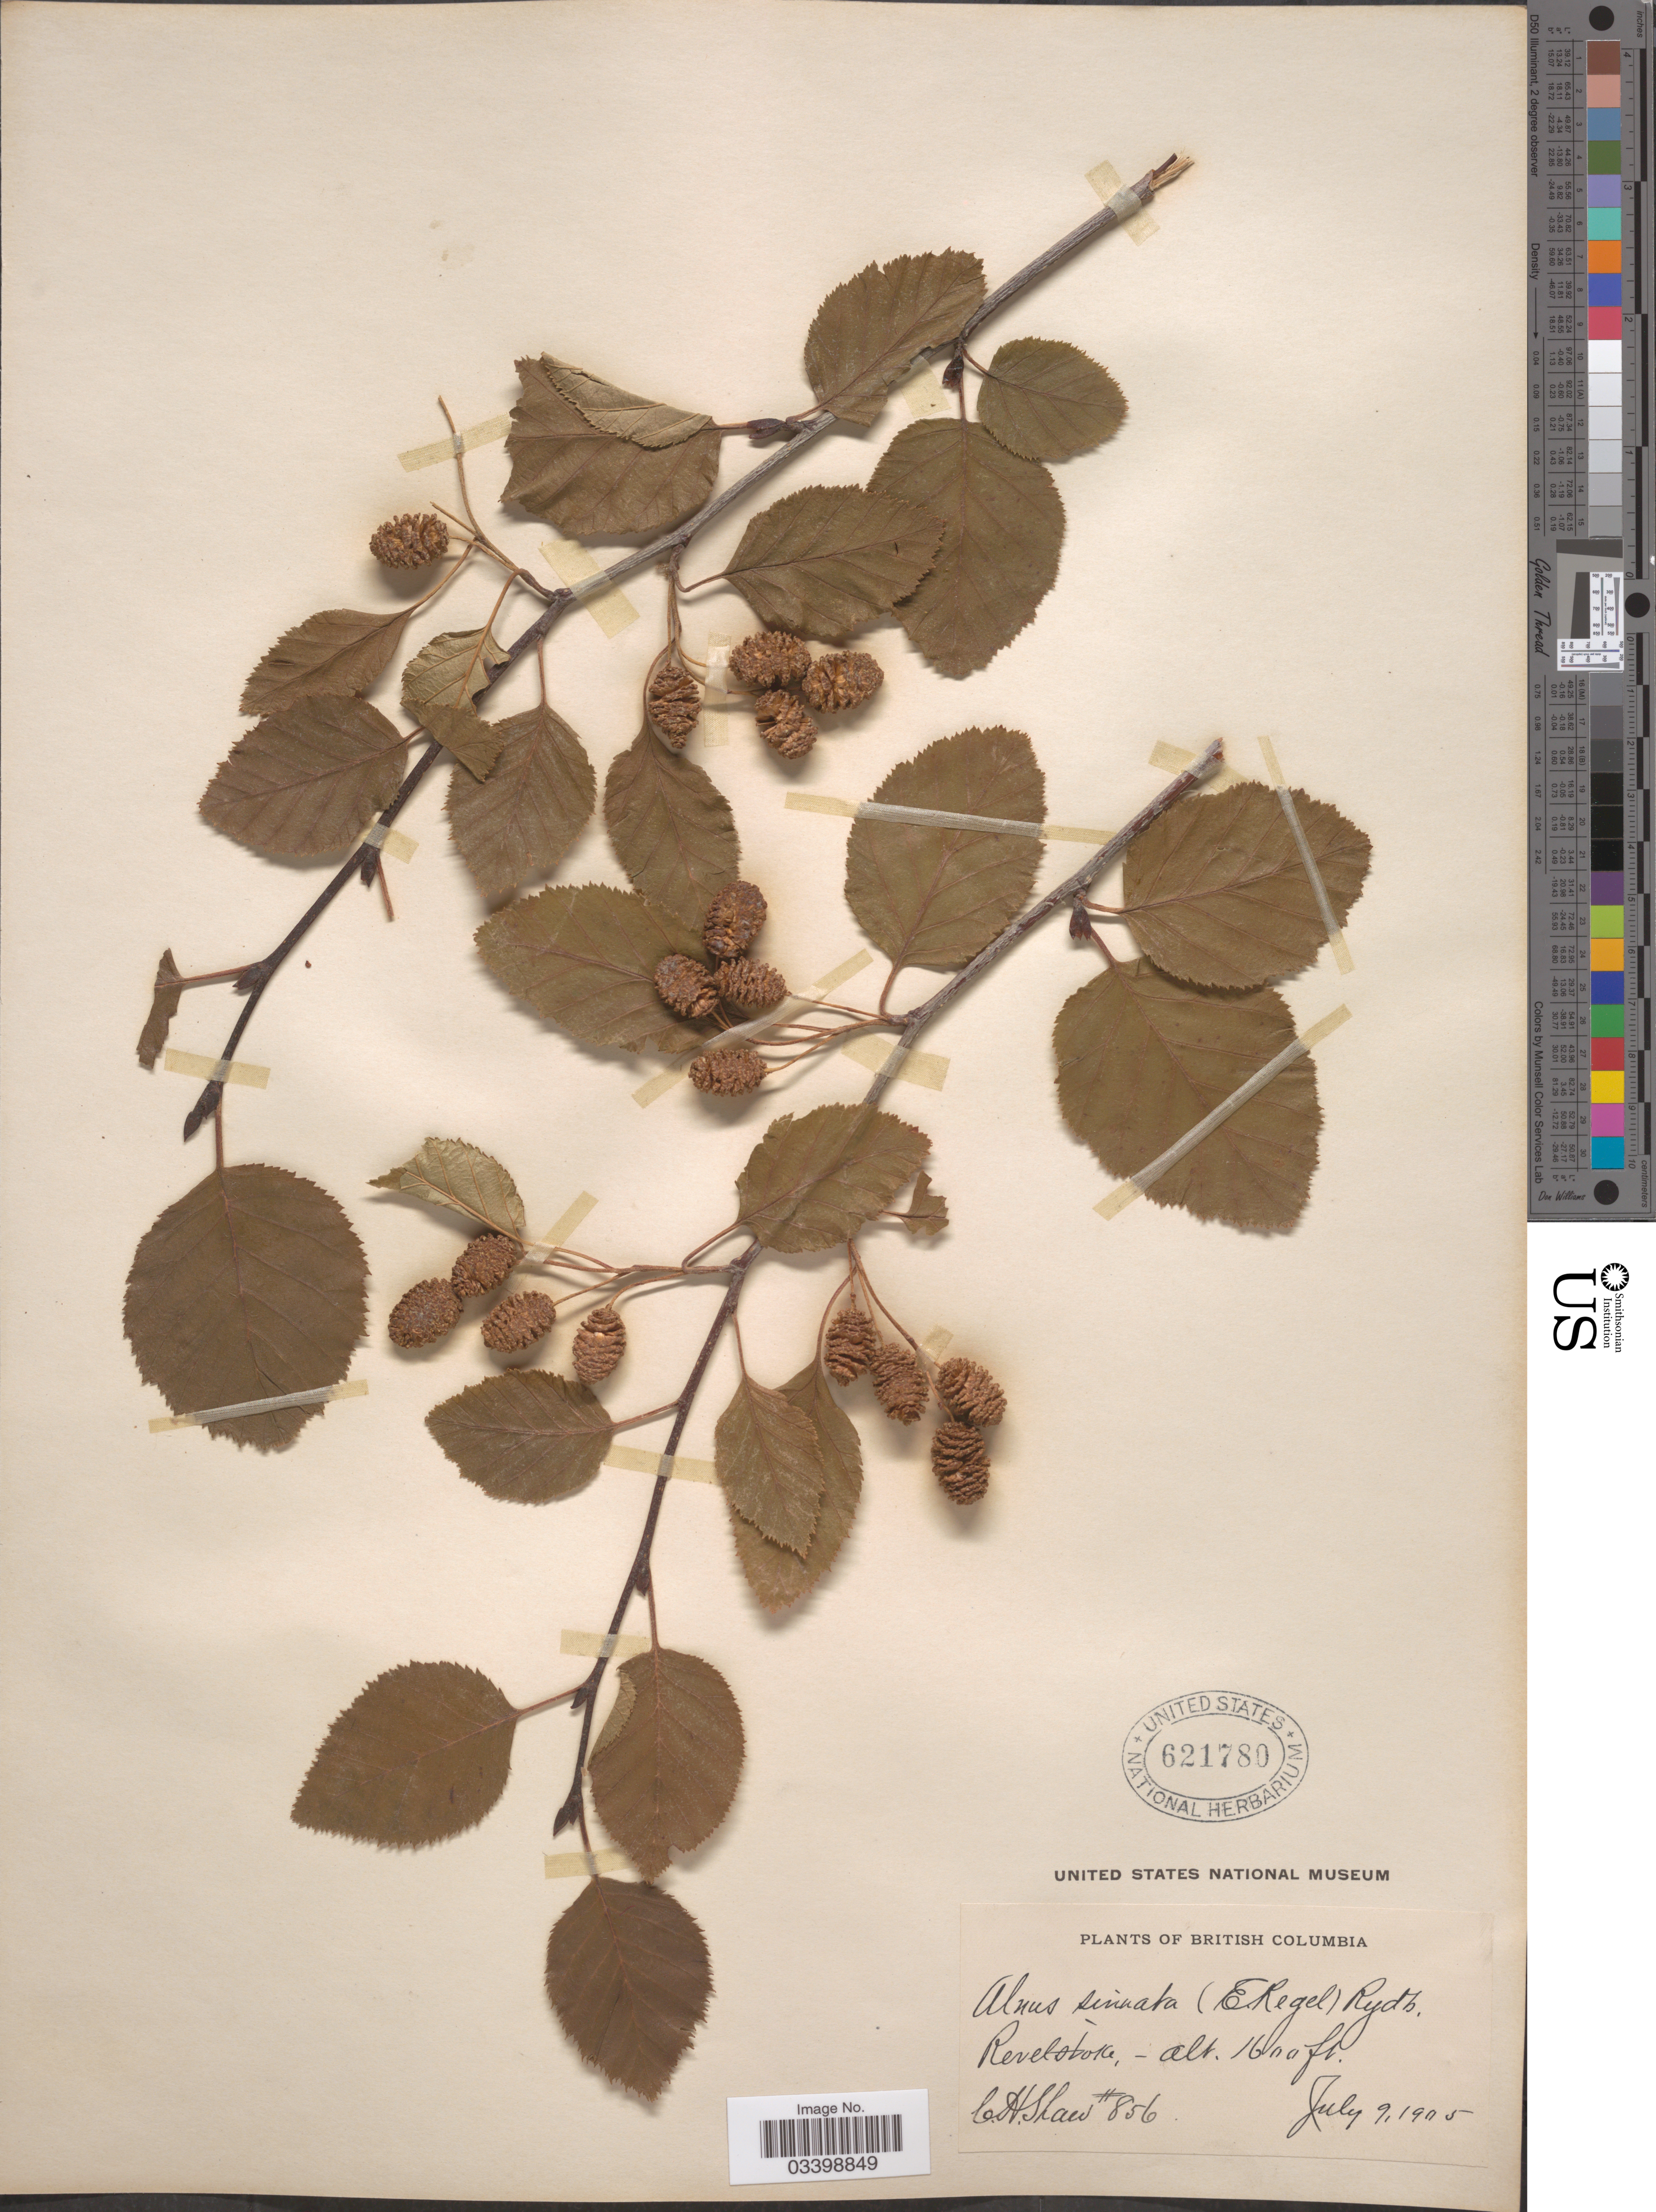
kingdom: Plantae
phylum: Tracheophyta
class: Magnoliopsida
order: Fagales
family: Betulaceae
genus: Alnus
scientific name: Alnus viridis subsp. sinuata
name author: Regel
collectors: C. H. Shaw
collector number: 856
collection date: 1905-07-09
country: Canada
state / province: British Columbia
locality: Revelstoke.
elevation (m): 488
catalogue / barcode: US 621780